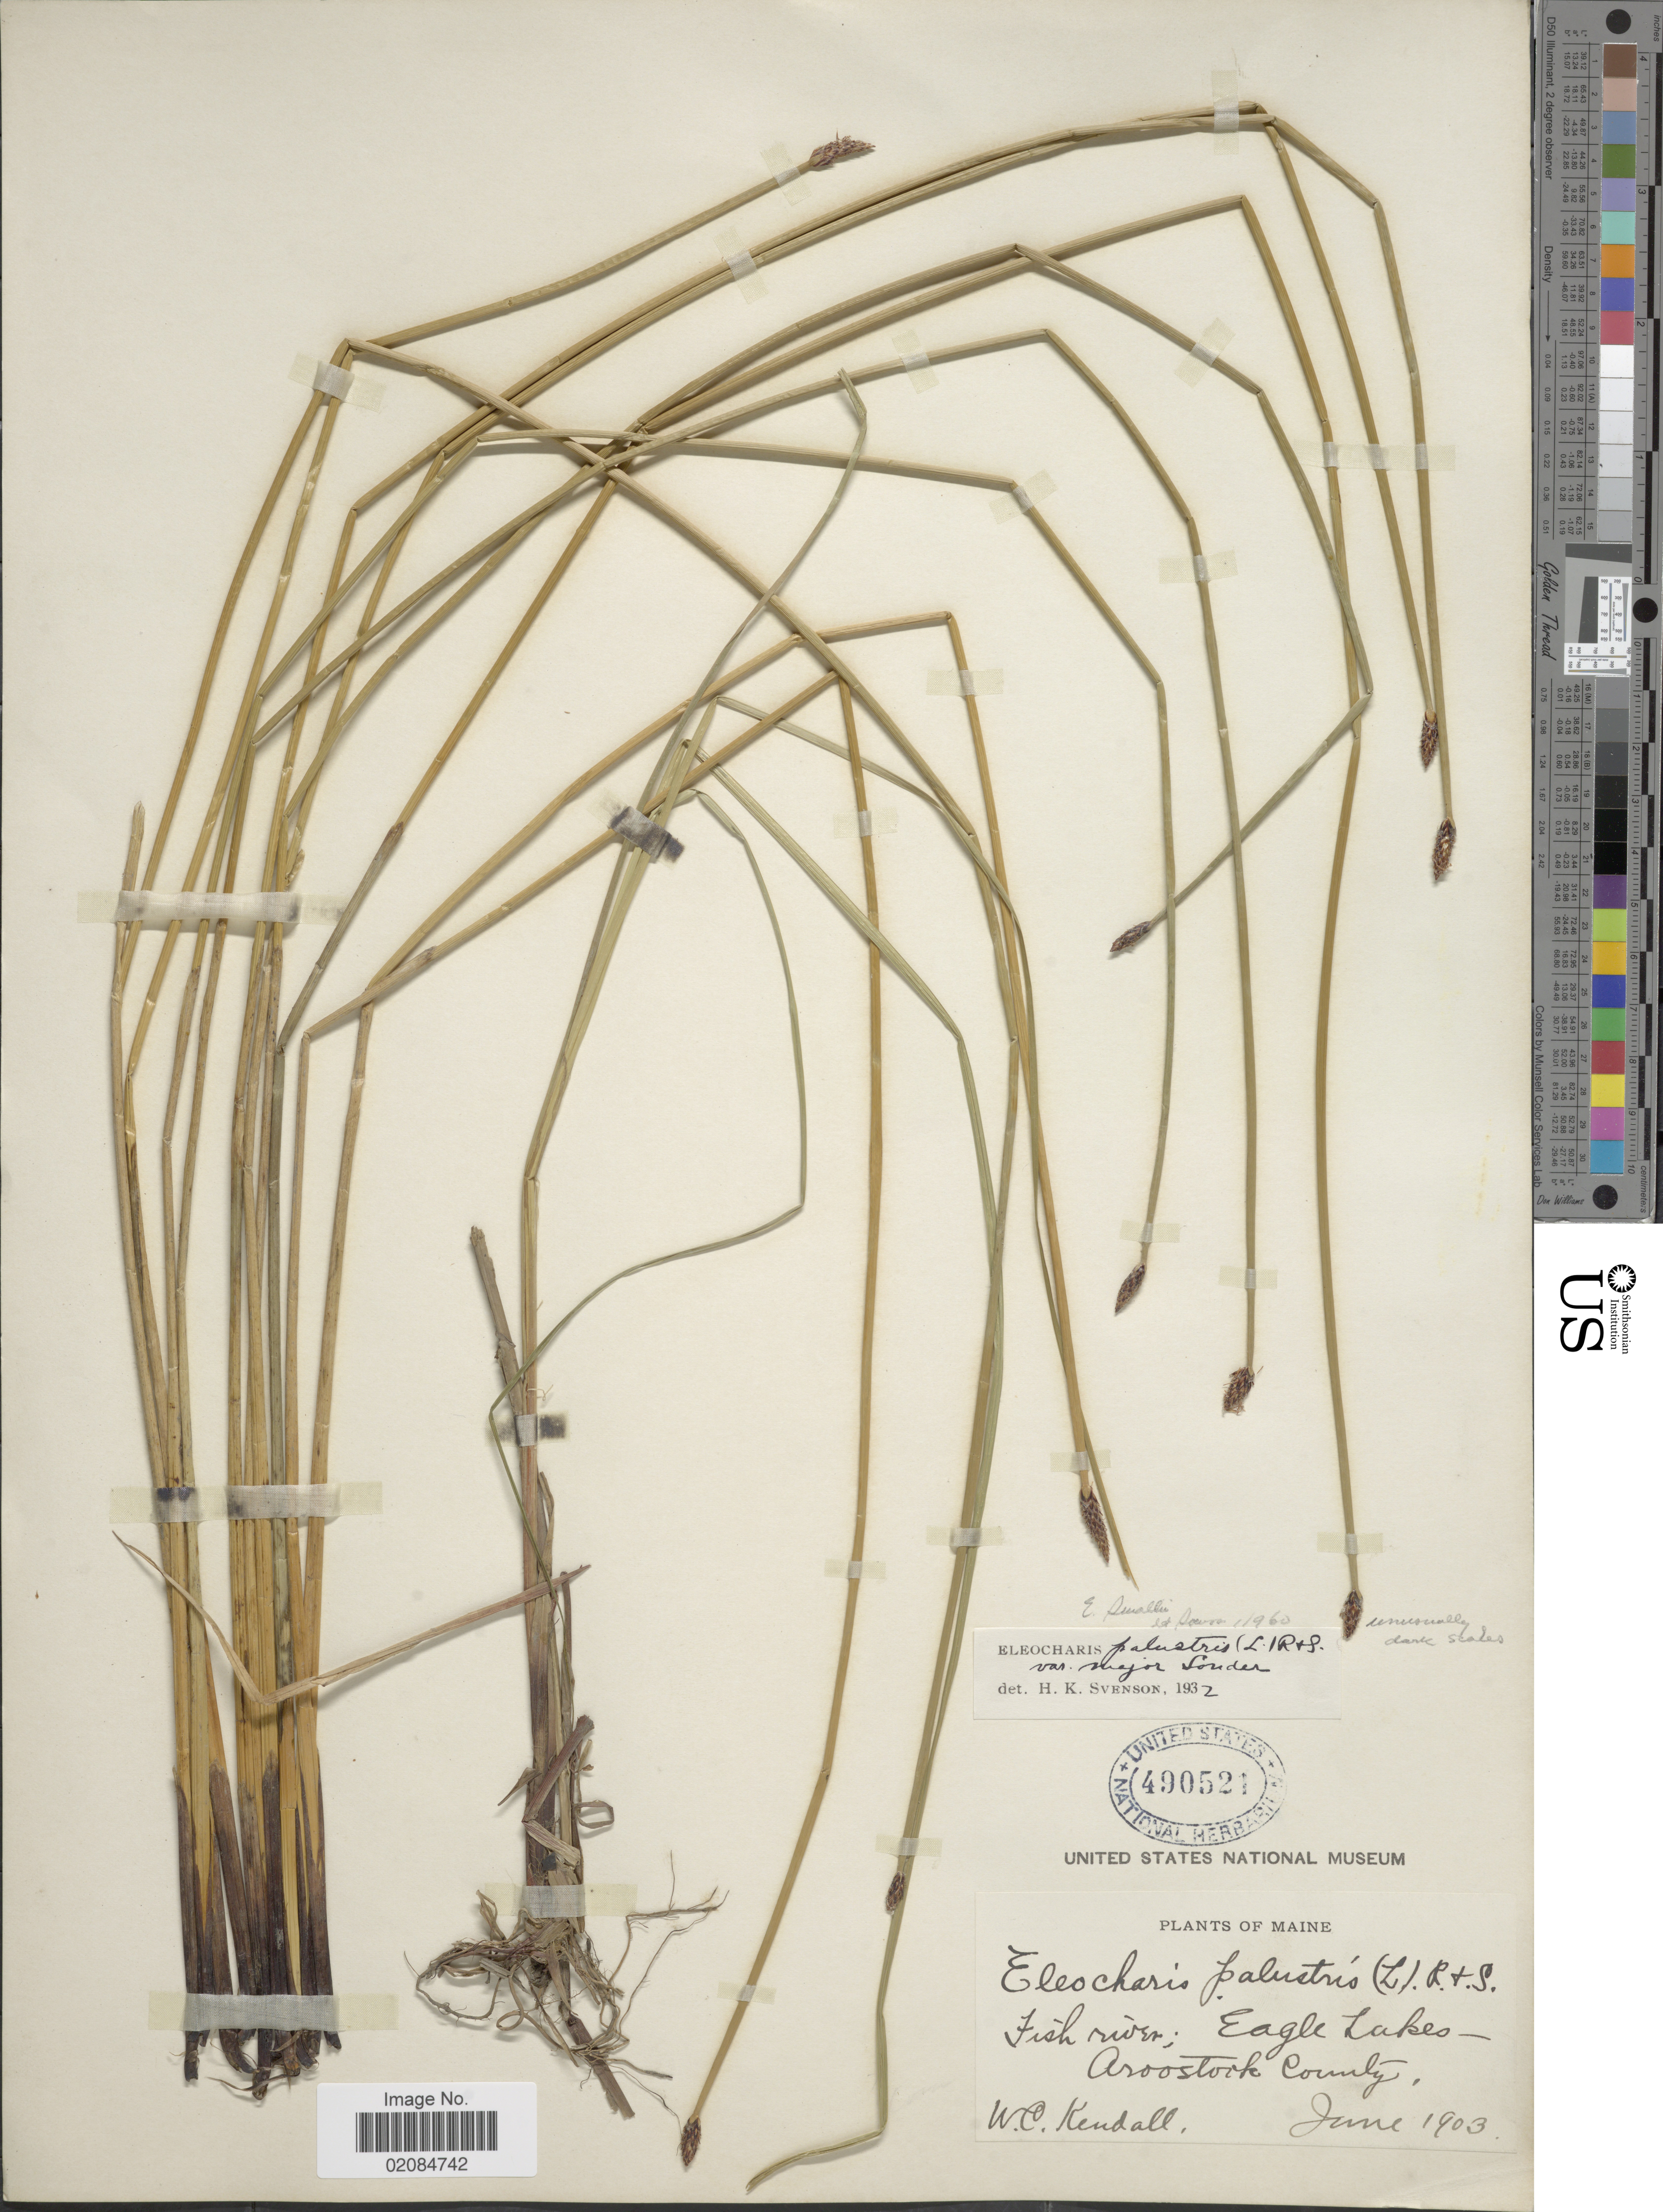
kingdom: Plantae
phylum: Tracheophyta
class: Liliopsida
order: Poales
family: Cyperaceae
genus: Eleocharis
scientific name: Eleocharis palustris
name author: (L.) Roem. & Schult.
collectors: W. Kendall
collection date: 1903-06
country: United States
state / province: Maine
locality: Fish river; Eagle Lakes - Aroostook County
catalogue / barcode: US 490521